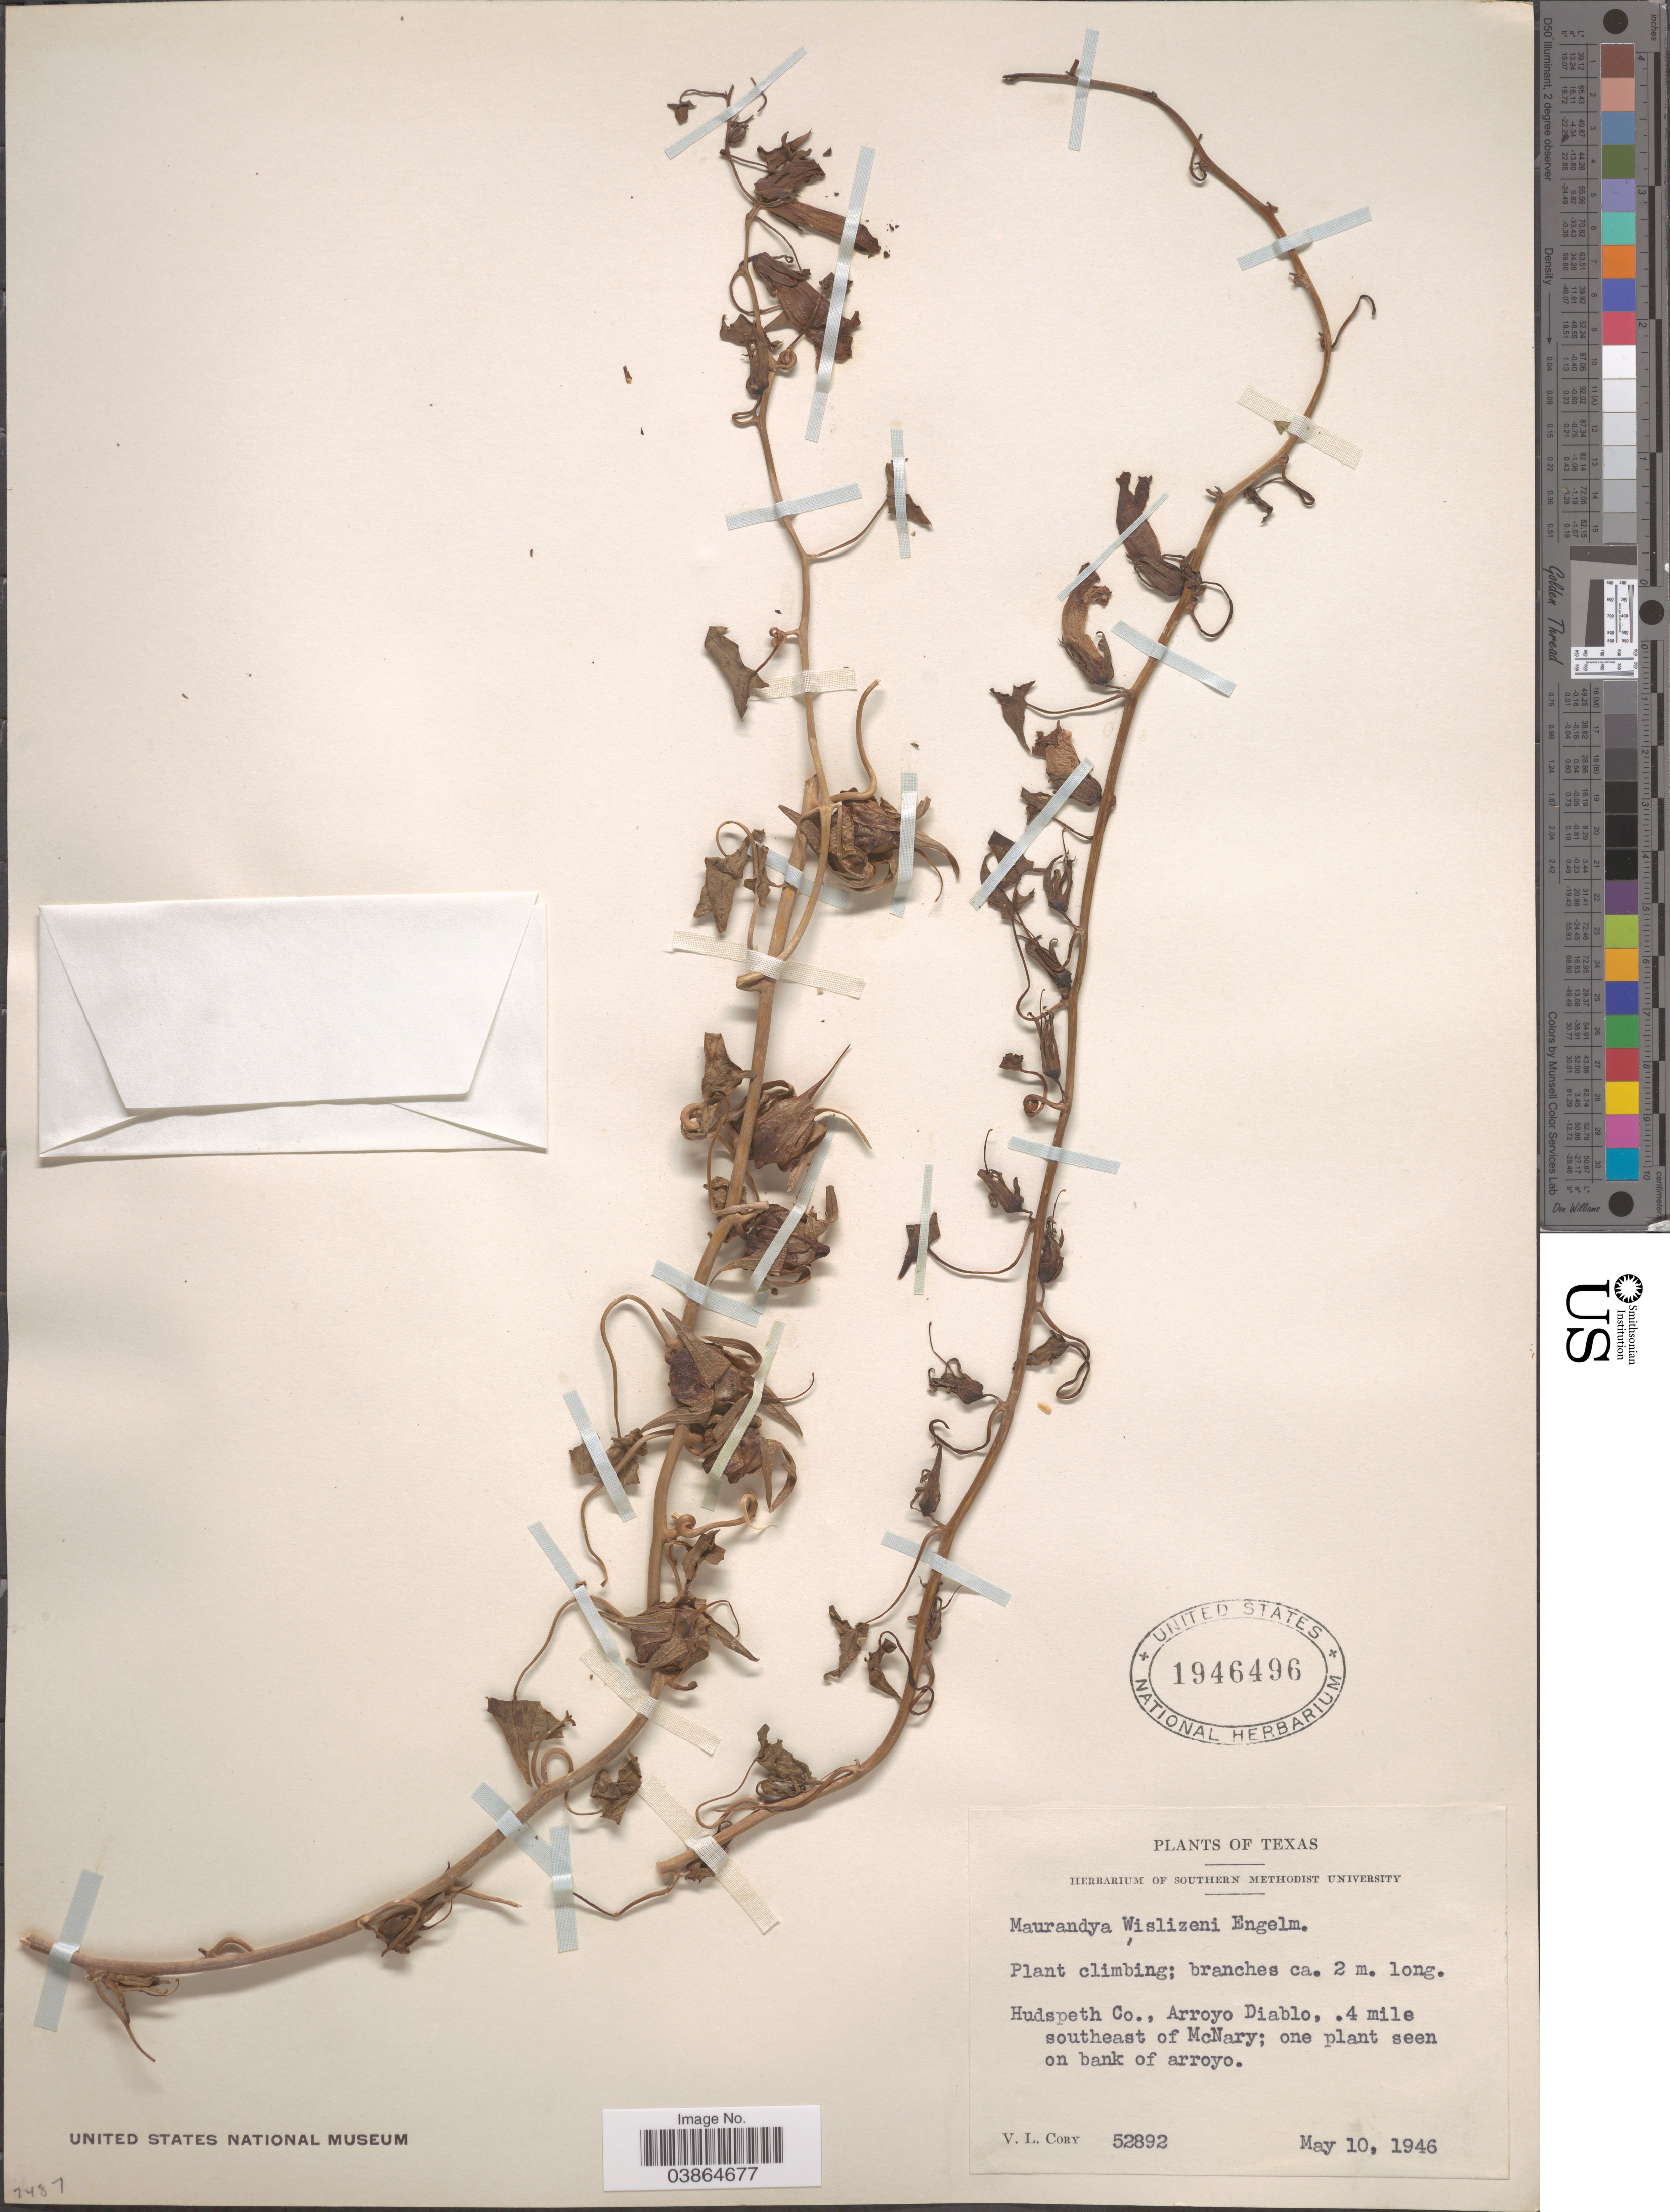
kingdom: Plantae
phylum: Tracheophyta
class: Magnoliopsida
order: Lamiales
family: Plantaginaceae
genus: Maurandya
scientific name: Maurandya wislizeni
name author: Engelm. ex A. Gray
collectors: V. Cory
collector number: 52892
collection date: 1946-05-10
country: United States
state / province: Texas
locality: Hudspeth Co., Arroyo Diablo, .4 mile southeast of McNary.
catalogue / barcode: US 1946496